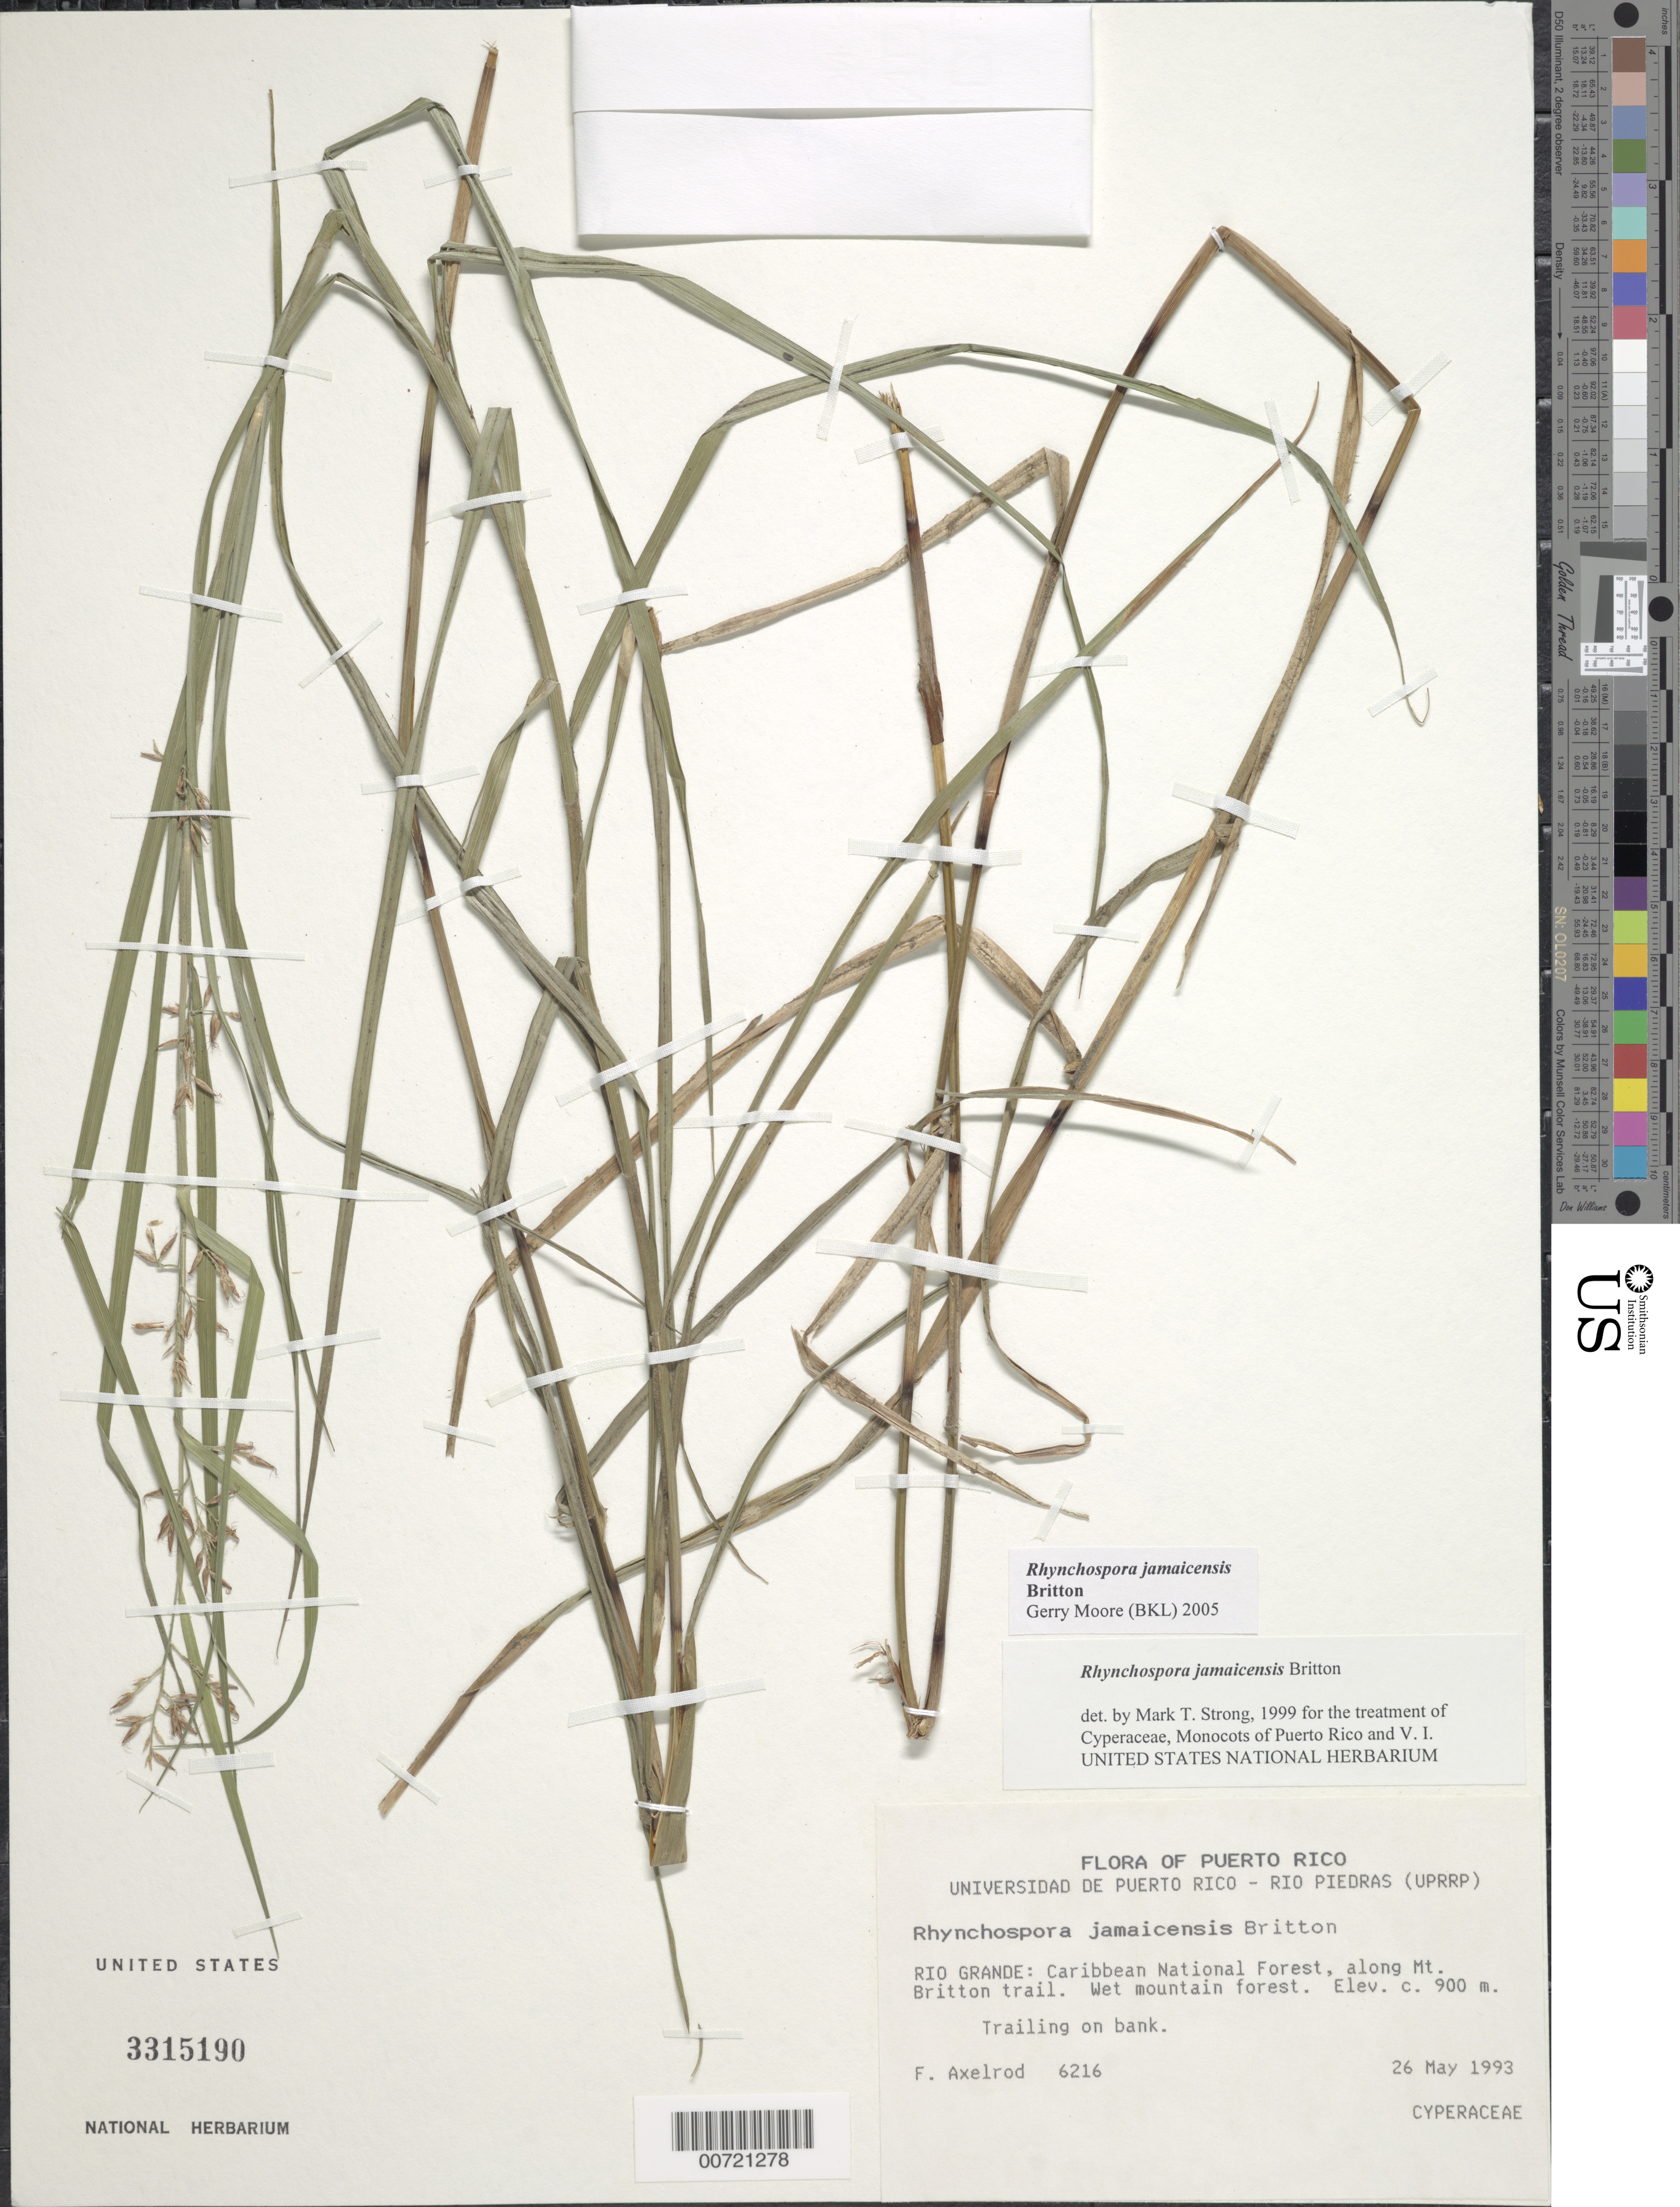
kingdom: Plantae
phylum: Tracheophyta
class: Liliopsida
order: Poales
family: Cyperaceae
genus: Rhynchospora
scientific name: Rhynchospora jamaicensis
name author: Britton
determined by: Strong, M. T., (US), Smithsonian Institution - National Museum of Natural History (UNITED STATES)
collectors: F. S. Axelrod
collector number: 6216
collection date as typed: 26 May 1993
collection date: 1993-05-26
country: Puerto Rico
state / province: Río Grande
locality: Río Grande: Caribbean National Forest, along Mt. Britton trail.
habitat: Wet mountain forest; on bank.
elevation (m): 900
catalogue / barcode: US 3315190